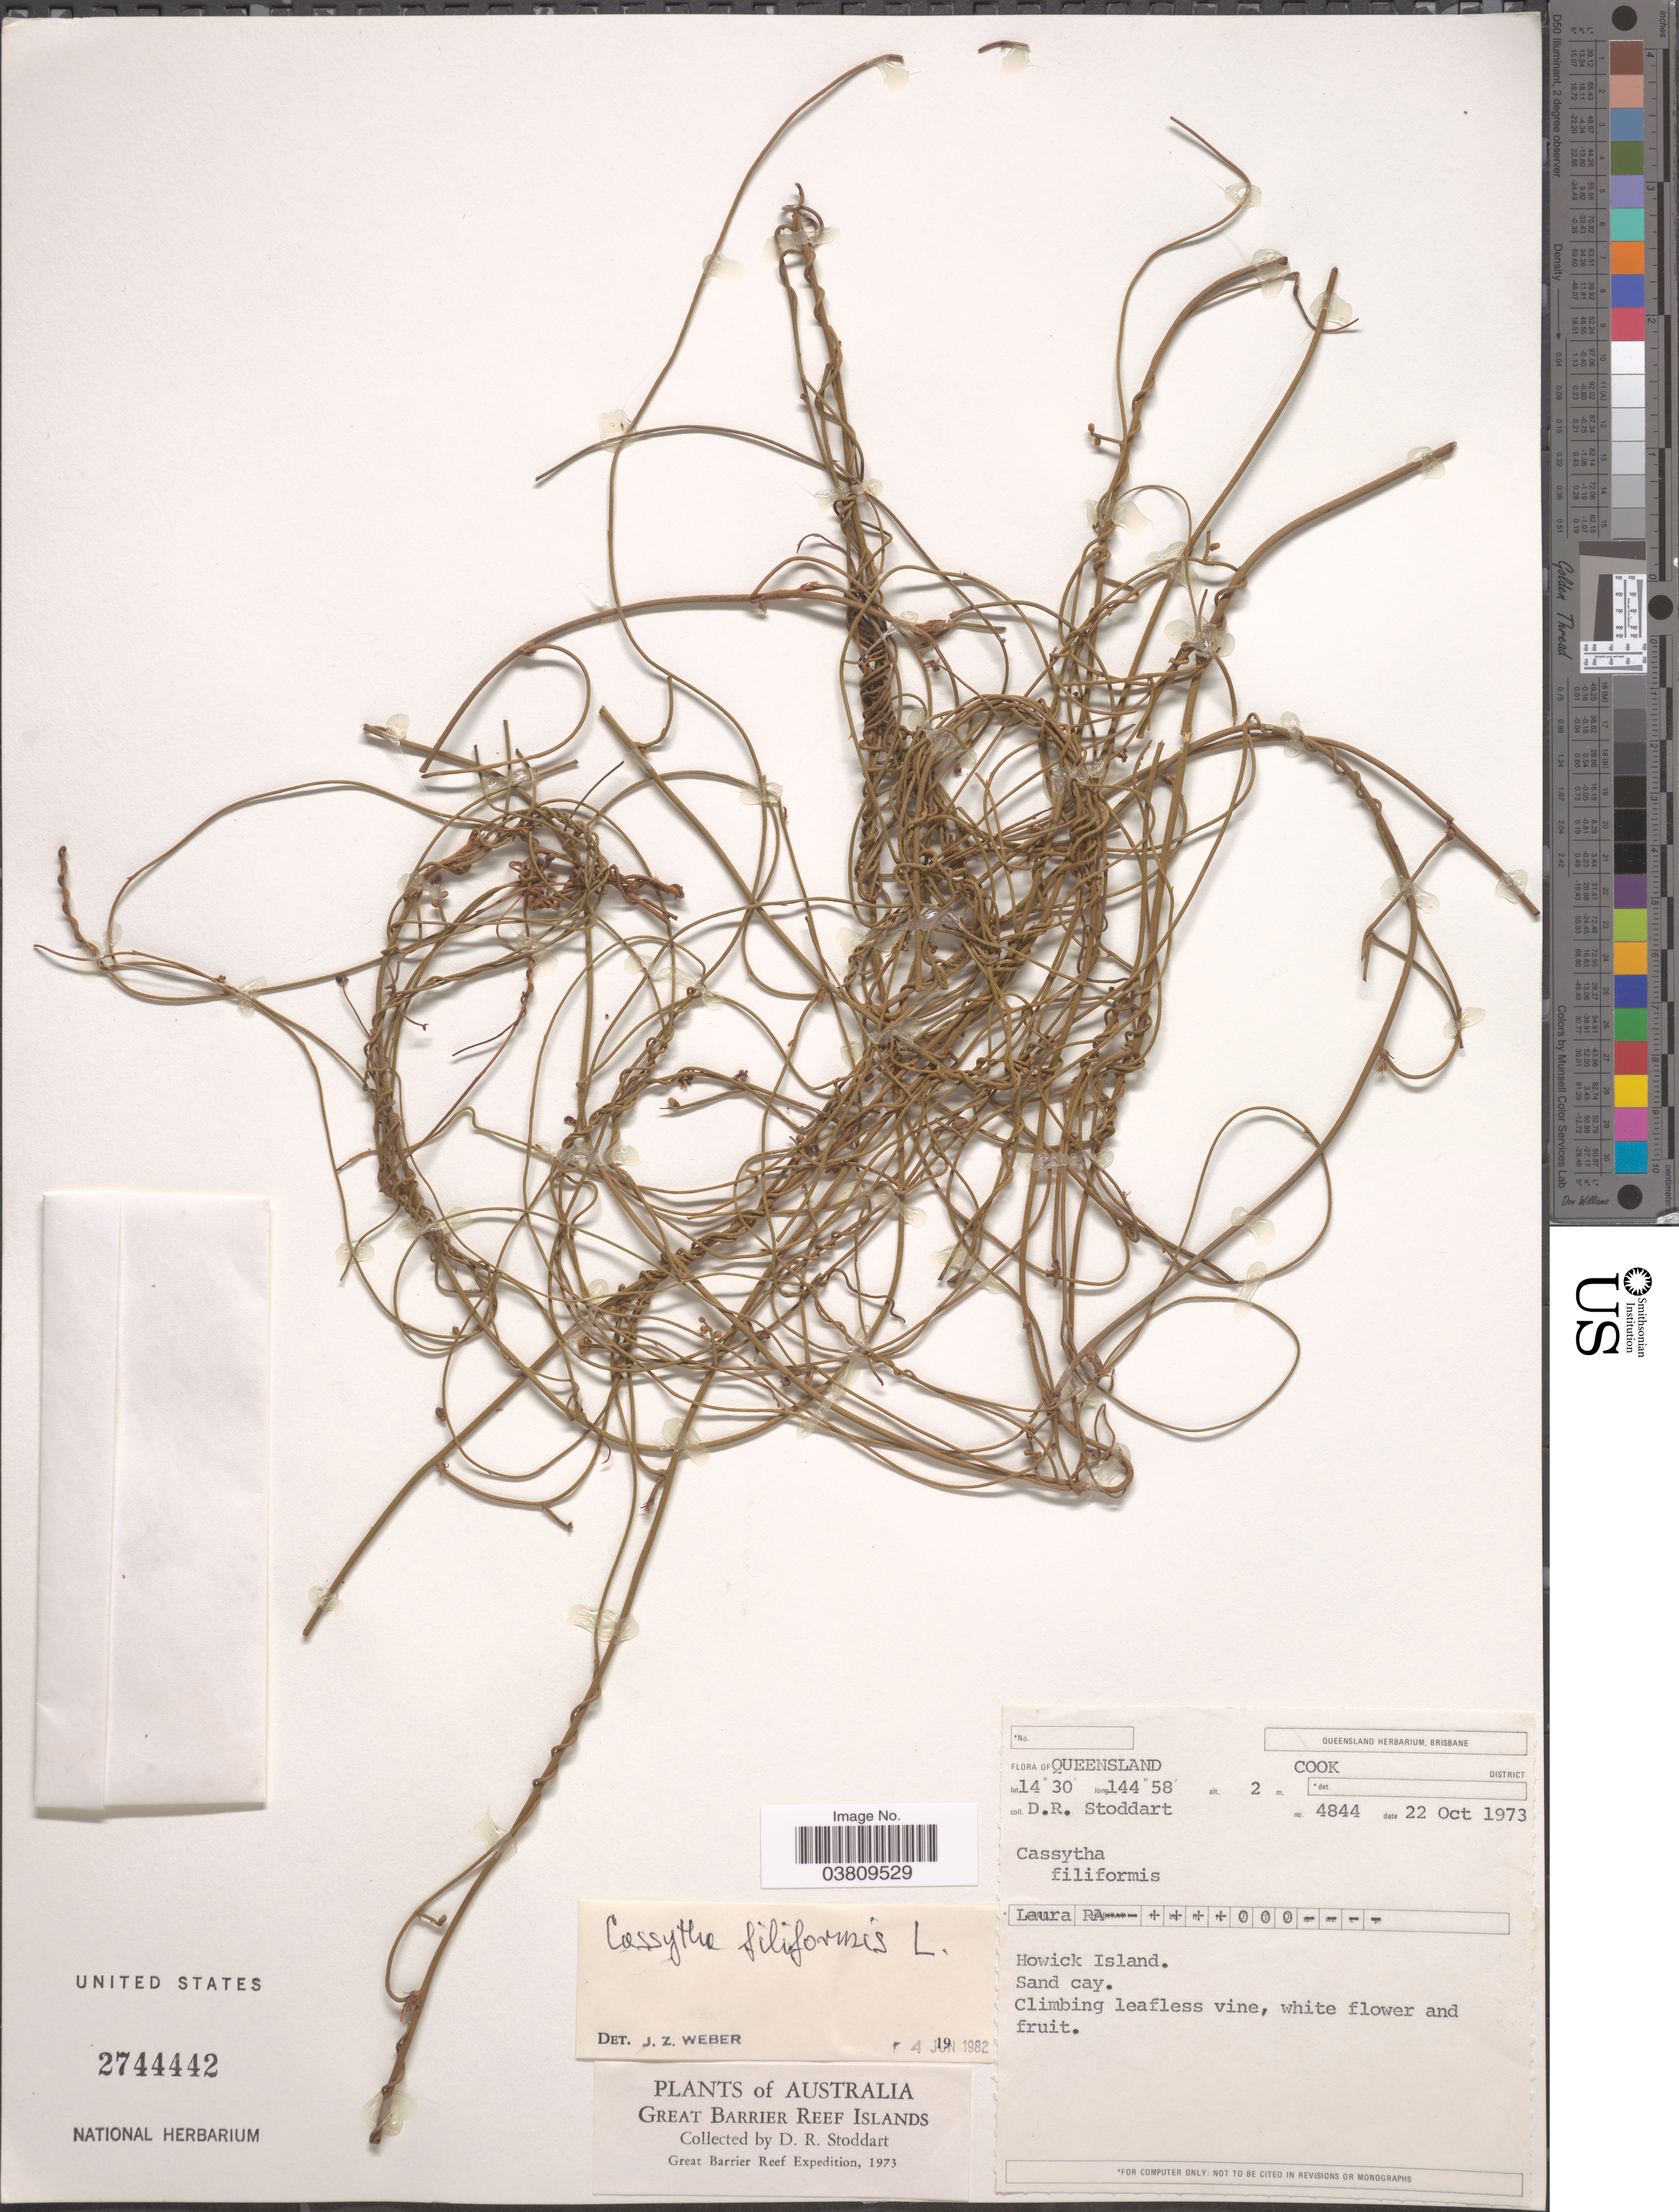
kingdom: Plantae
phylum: Tracheophyta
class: Magnoliopsida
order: Laurales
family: Lauraceae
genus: Cassytha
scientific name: Cassytha filiformis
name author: L.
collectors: D. R. Stoddart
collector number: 4844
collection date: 1973-10-22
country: Australia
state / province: Queensland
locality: Cook District. Howick Island. Great Barrier Reef Islands.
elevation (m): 2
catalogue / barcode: US 2744442